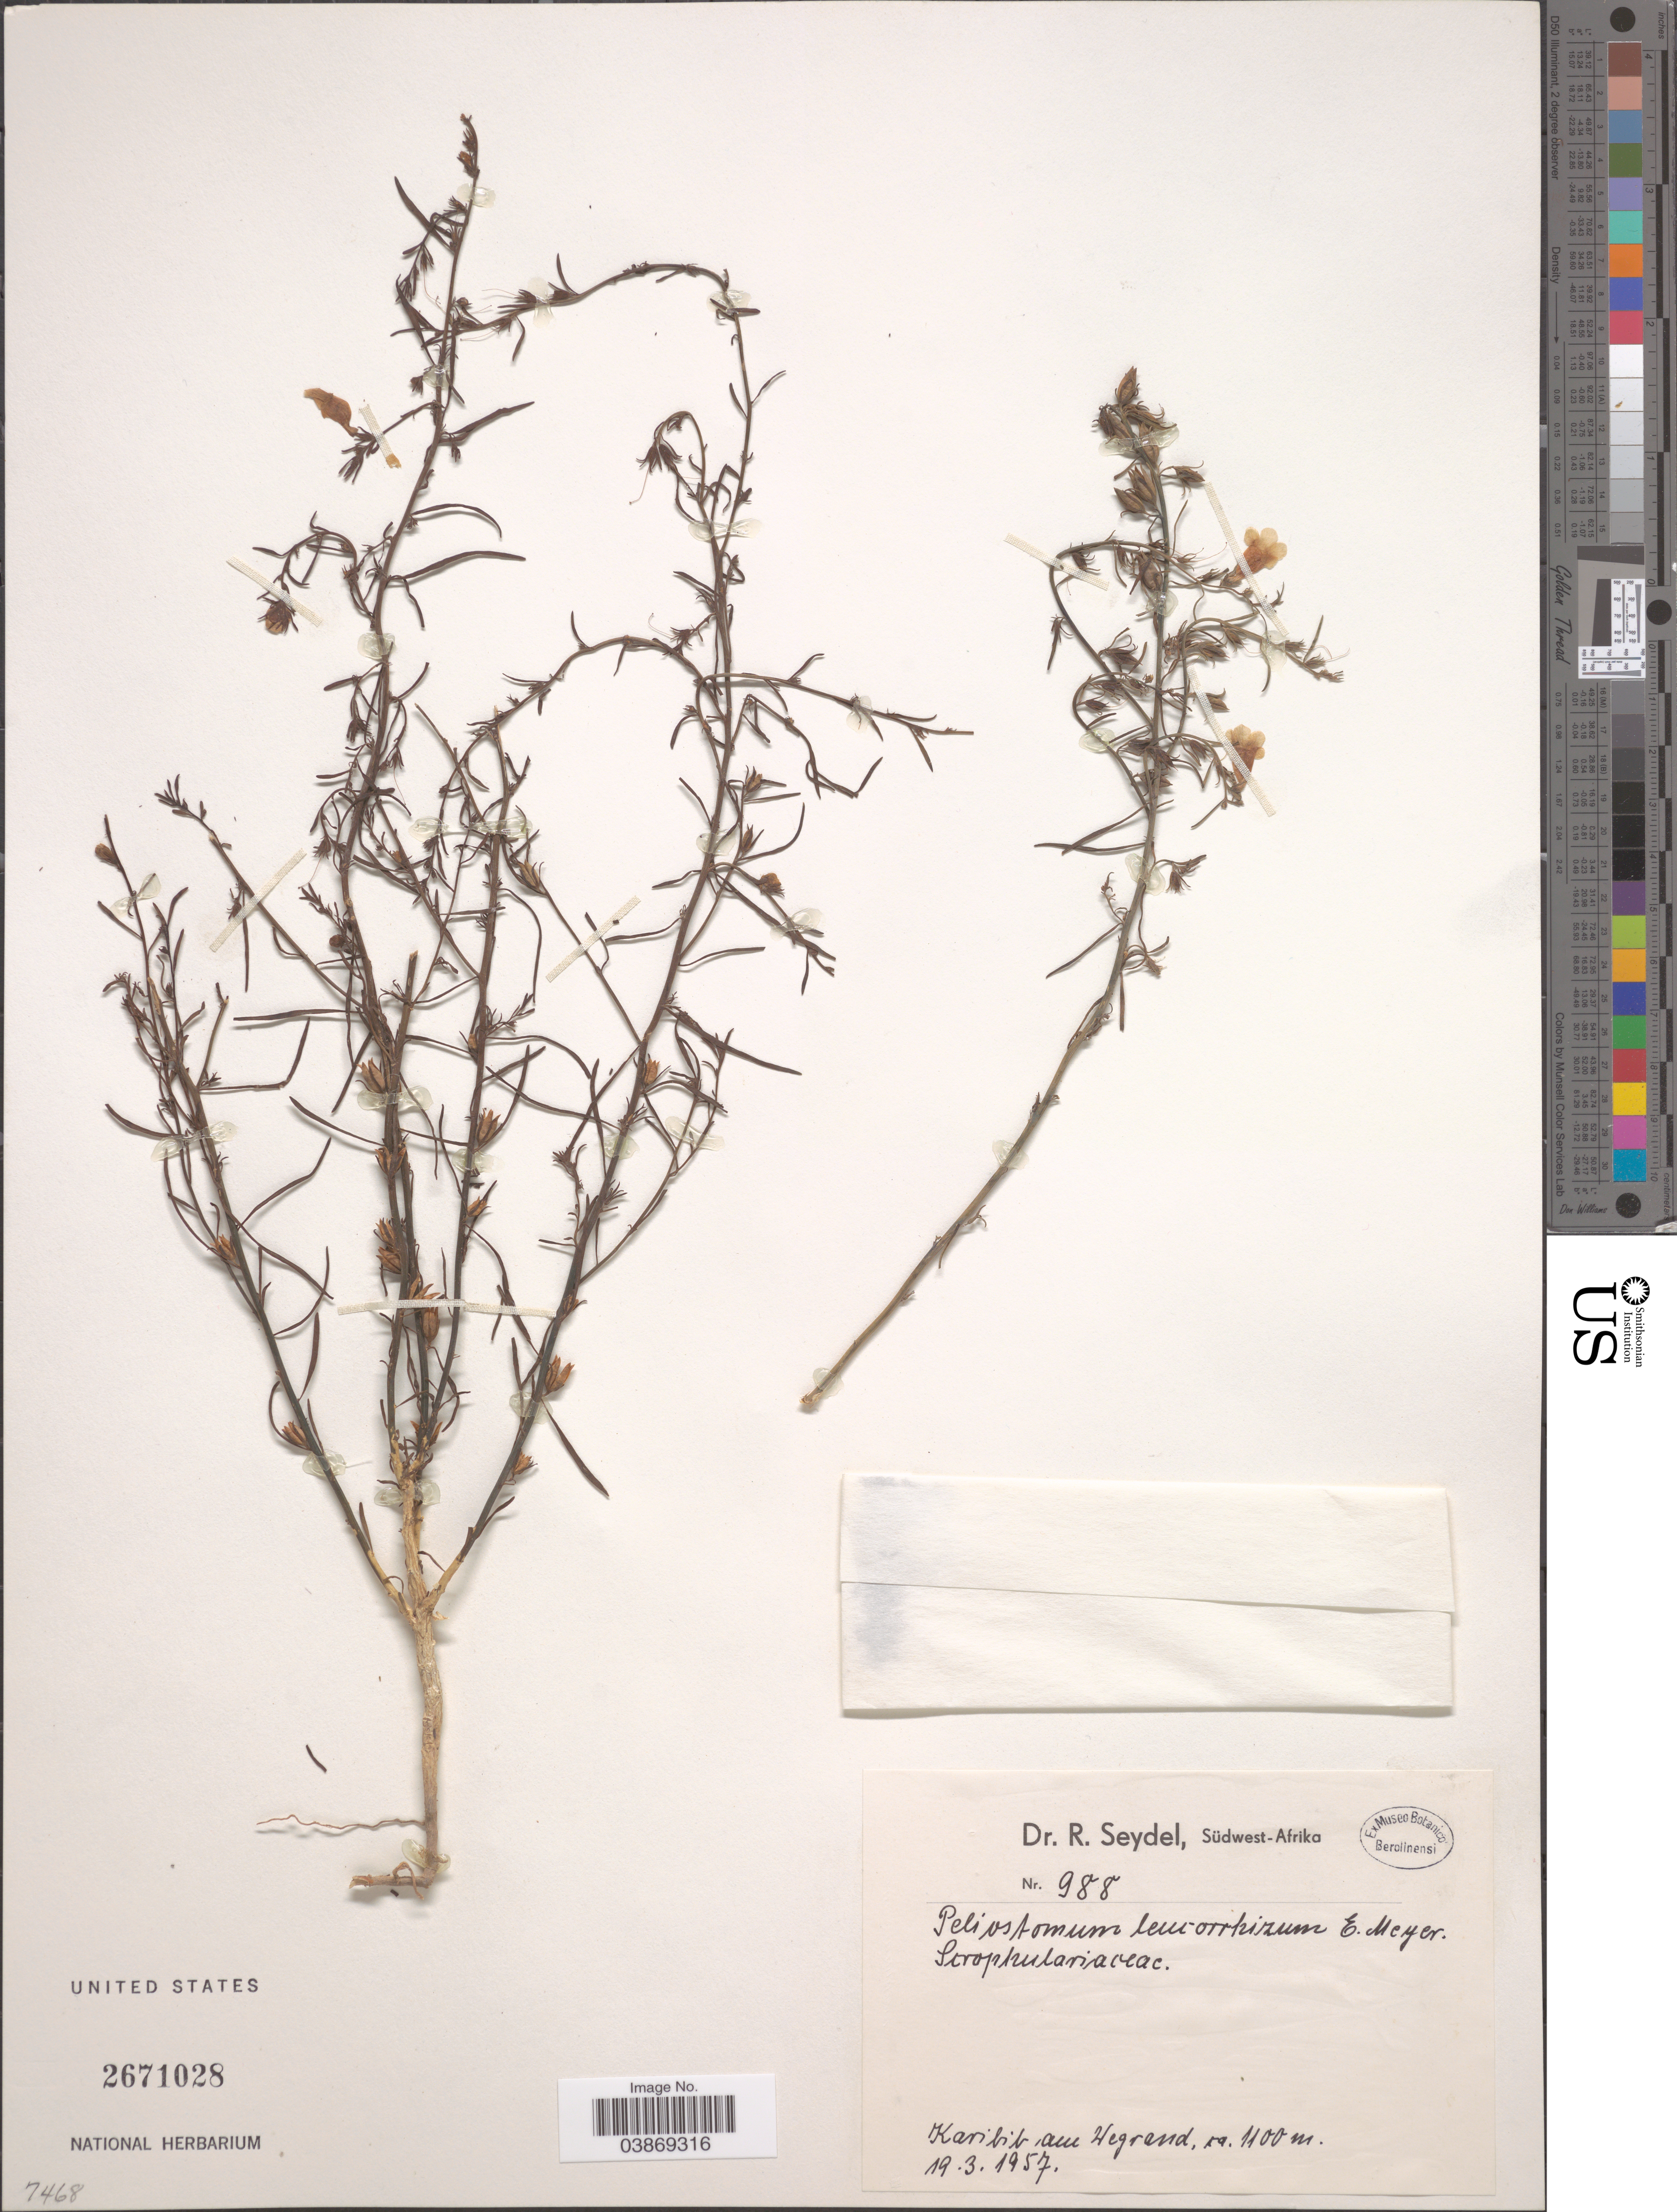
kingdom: Plantae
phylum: Tracheophyta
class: Magnoliopsida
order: Lamiales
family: Scrophulariaceae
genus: Peliostomum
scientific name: Peliostomum leucorrhizum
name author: E. Mey. ex Benth.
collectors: R. Seydel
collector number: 988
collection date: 1957-03-19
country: Namibia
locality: Karibib am Wegrand.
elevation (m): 1100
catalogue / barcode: US 2671028